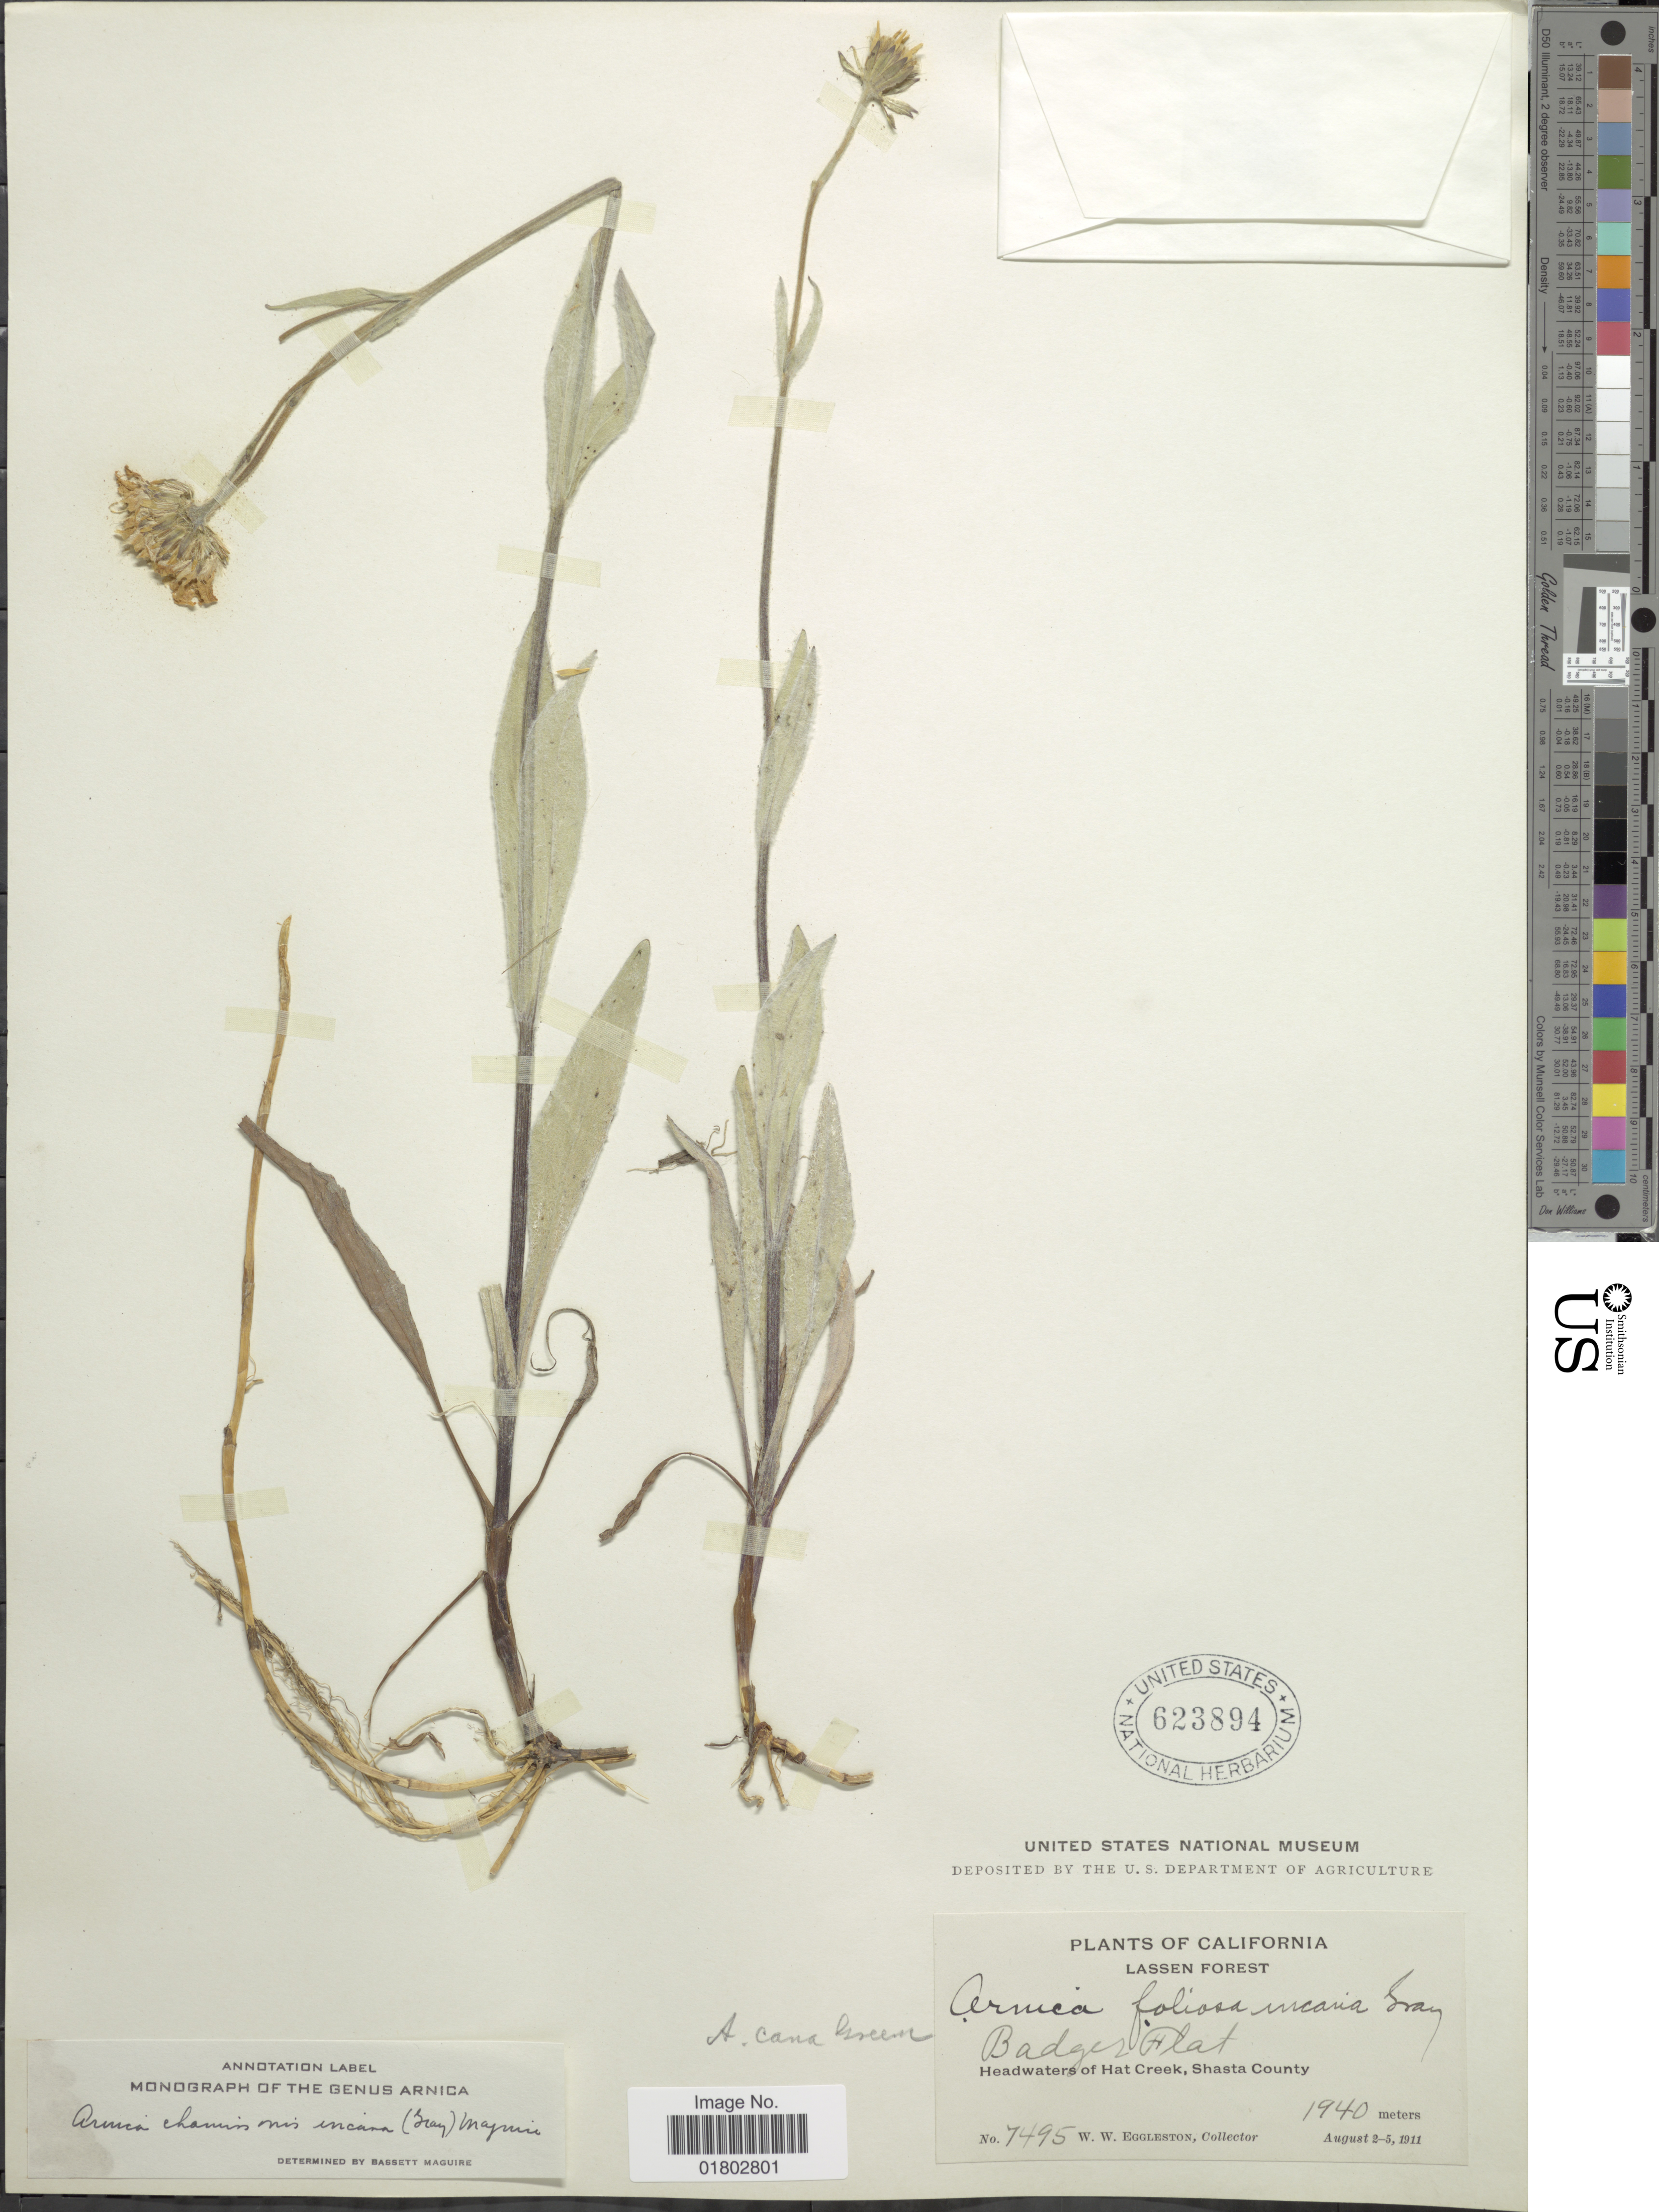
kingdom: Plantae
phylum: Tracheophyta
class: Magnoliopsida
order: Asterales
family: Asteraceae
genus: Arnica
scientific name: Arnica chamissonis subsp. incana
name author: (A. Gray) Maguire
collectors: W. W. Eggleston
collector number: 7495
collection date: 1911-08-02/1911-08-05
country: United States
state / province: California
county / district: Shasta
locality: Lassen Forest, Badger Flat, Headwaters of Hat Creek, Shasta County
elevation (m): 1940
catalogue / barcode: US 623894